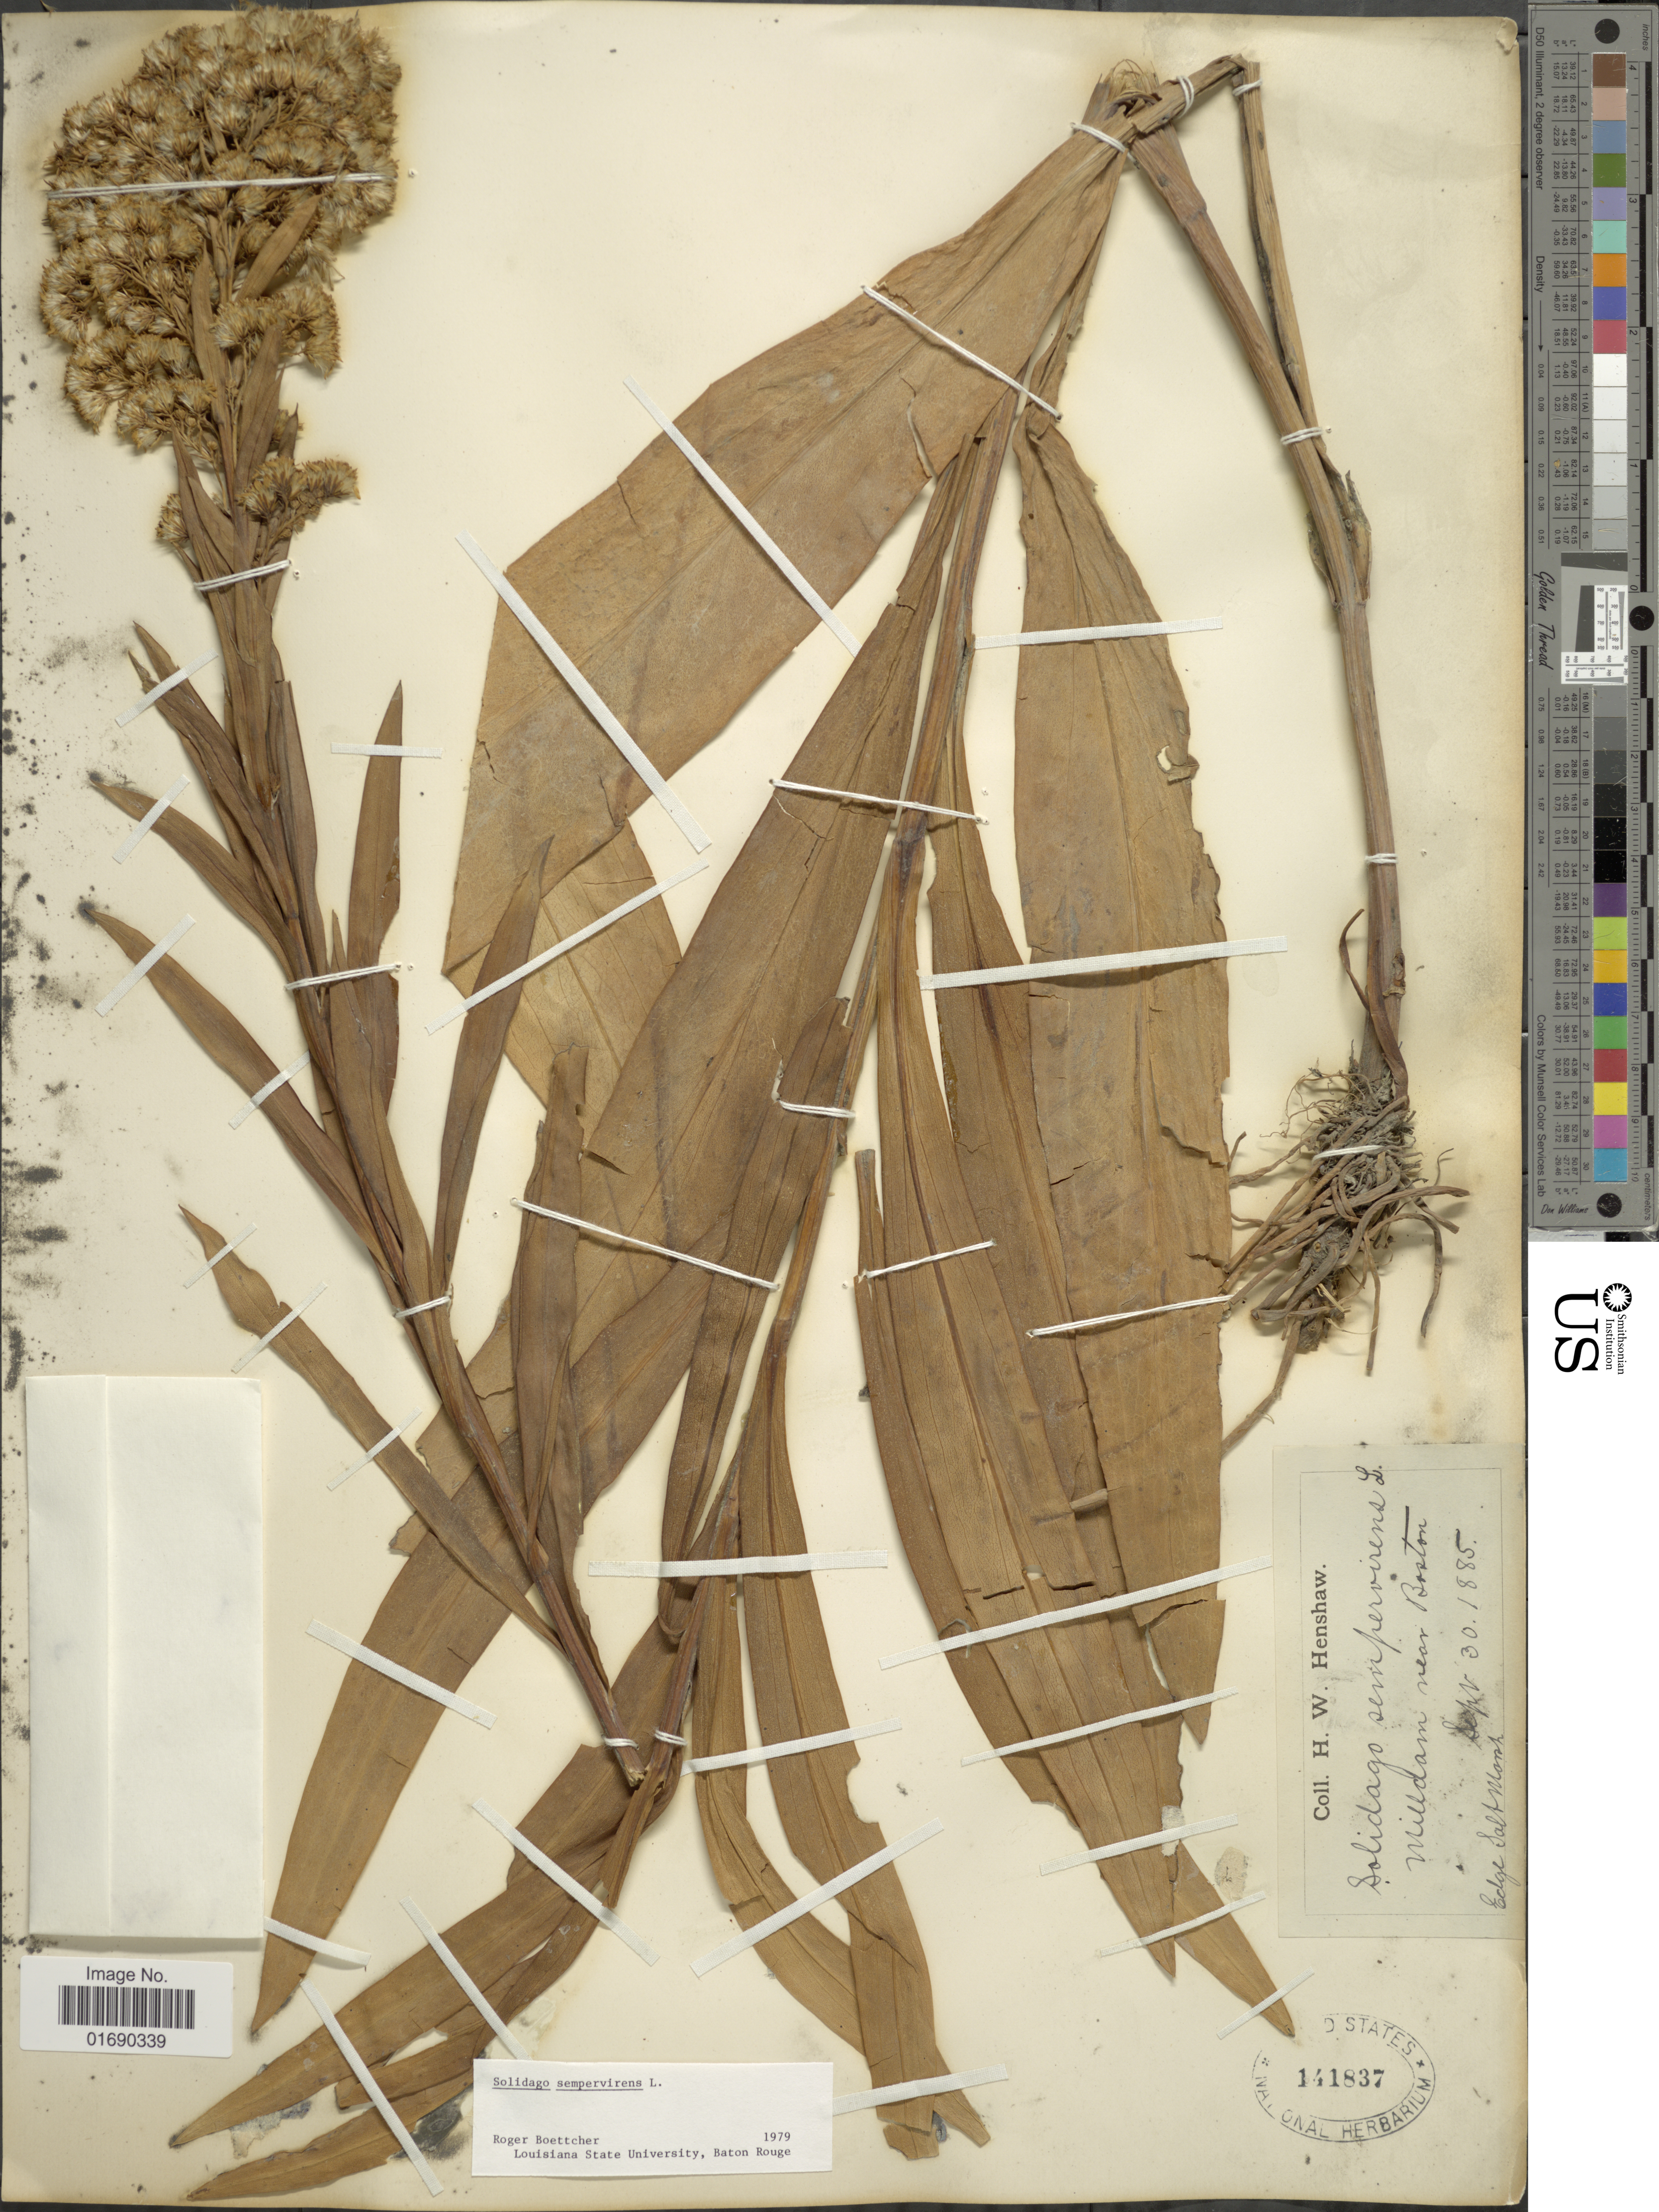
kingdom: Plantae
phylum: Tracheophyta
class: Magnoliopsida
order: Asterales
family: Asteraceae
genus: Solidago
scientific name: Solidago sempervirens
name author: L.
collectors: H. Henshaw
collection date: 1885-09-30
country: United States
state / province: Massachusetts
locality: Milldam near Boston, Edge Salt Mont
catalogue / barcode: US 141837